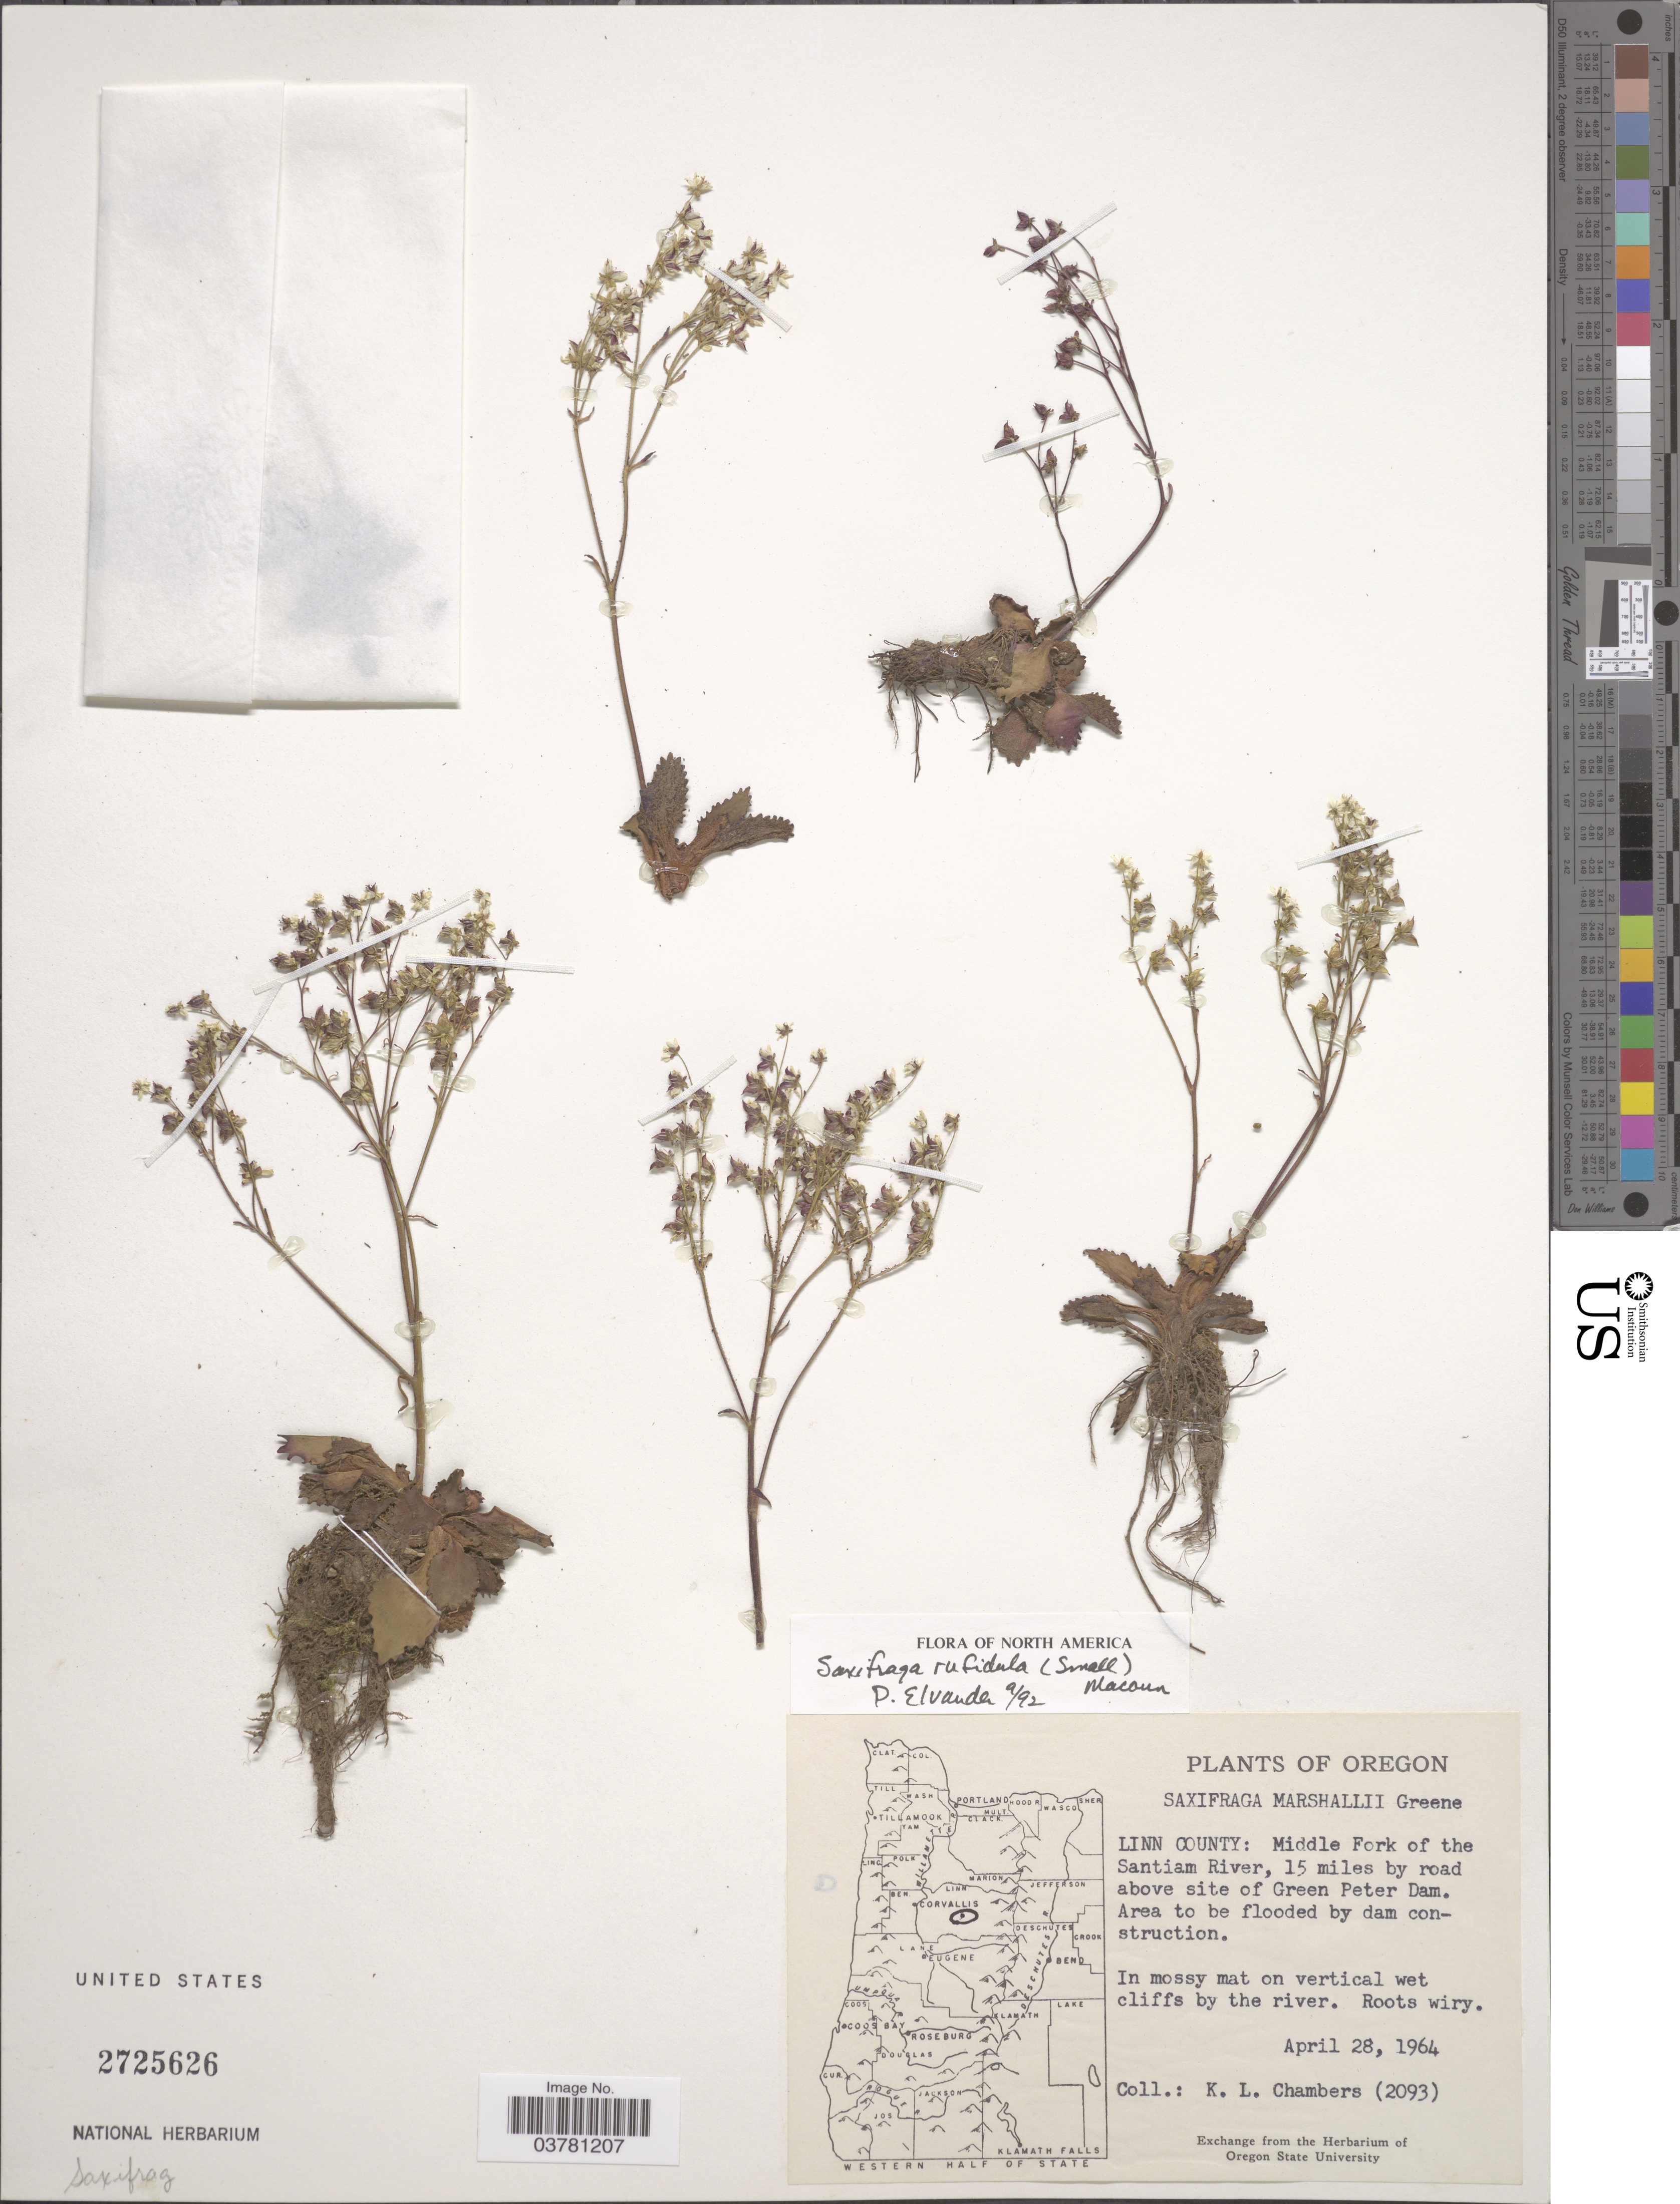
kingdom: Plantae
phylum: Tracheophyta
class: Magnoliopsida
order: Saxifragales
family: Saxifragaceae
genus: Micranthes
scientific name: Micranthes rufidula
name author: Small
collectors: K. Chambers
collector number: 2093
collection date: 1964-04-28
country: United States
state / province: Oregon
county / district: Linn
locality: Linn County: Middle Fork of the Santiam River, 15 miles by road above site of Green Peter Dam.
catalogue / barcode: US 2725626